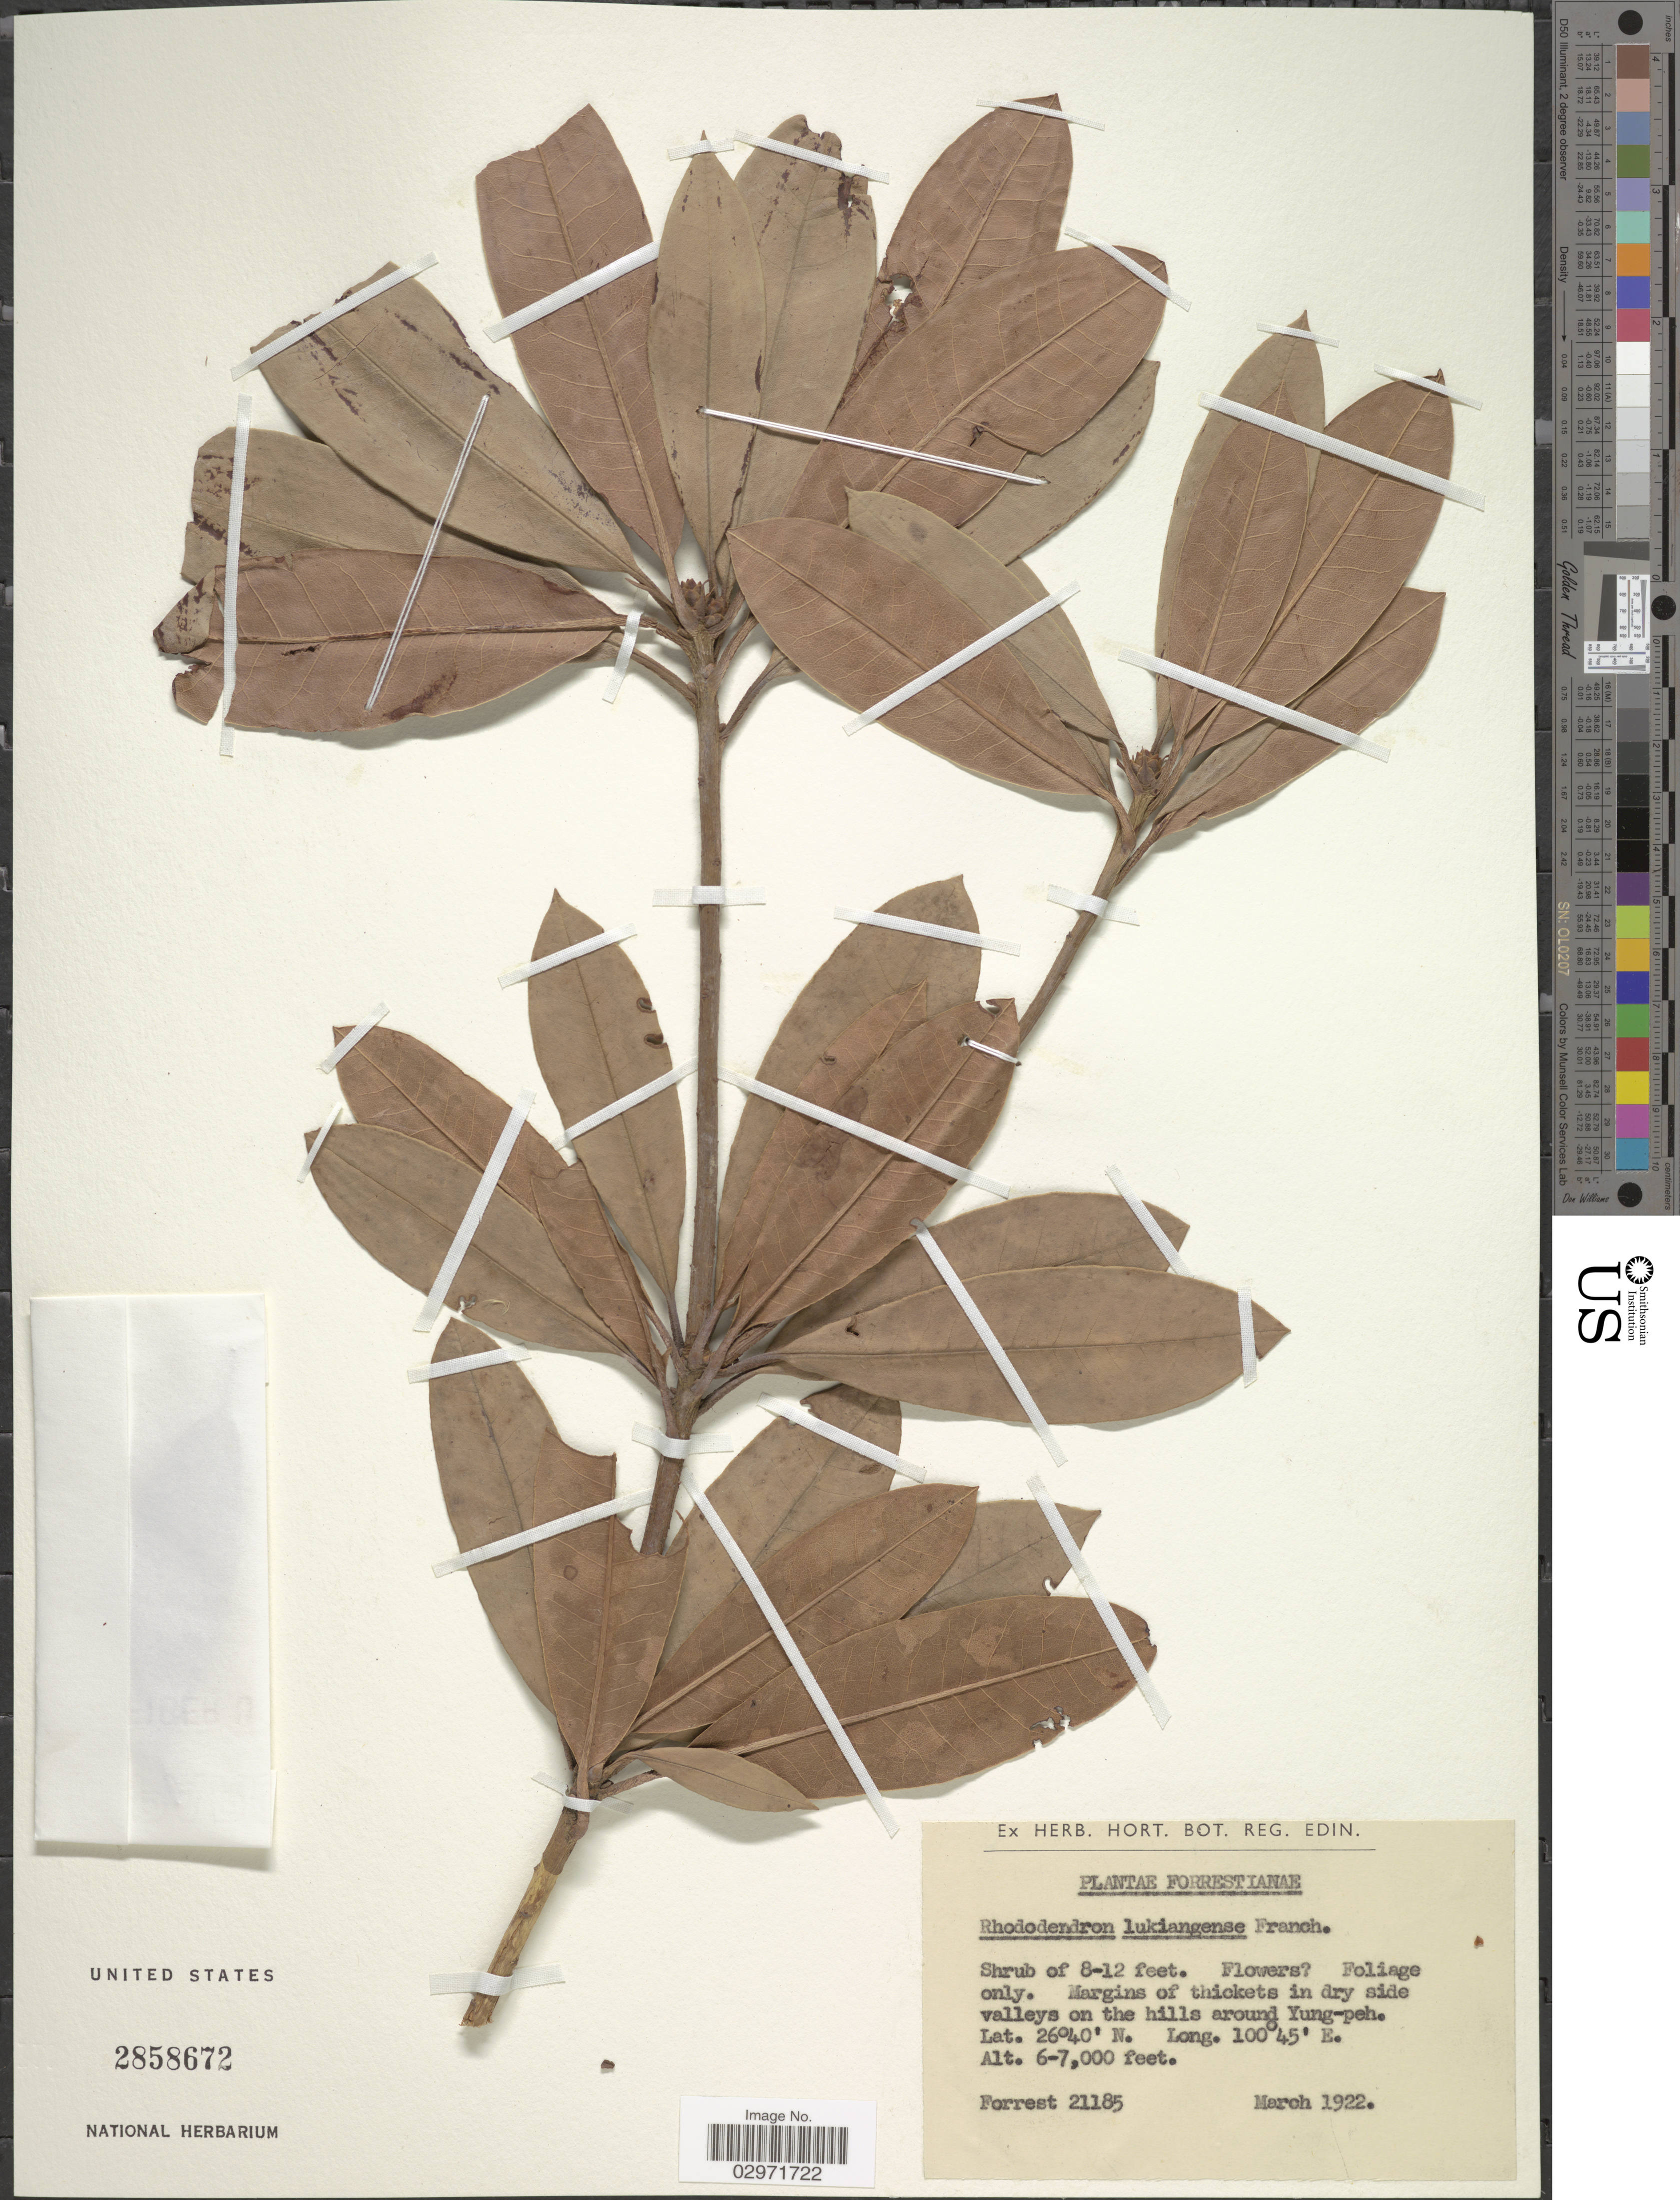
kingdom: Plantae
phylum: Tracheophyta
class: Magnoliopsida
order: Ericales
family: Ericaceae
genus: Rhododendron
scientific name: Rhododendron lukiangense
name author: Franch.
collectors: -. Forrest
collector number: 21185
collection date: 1922-03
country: China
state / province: Yunnan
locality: On the hills around Yung-peh.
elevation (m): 1829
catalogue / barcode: US 2858672